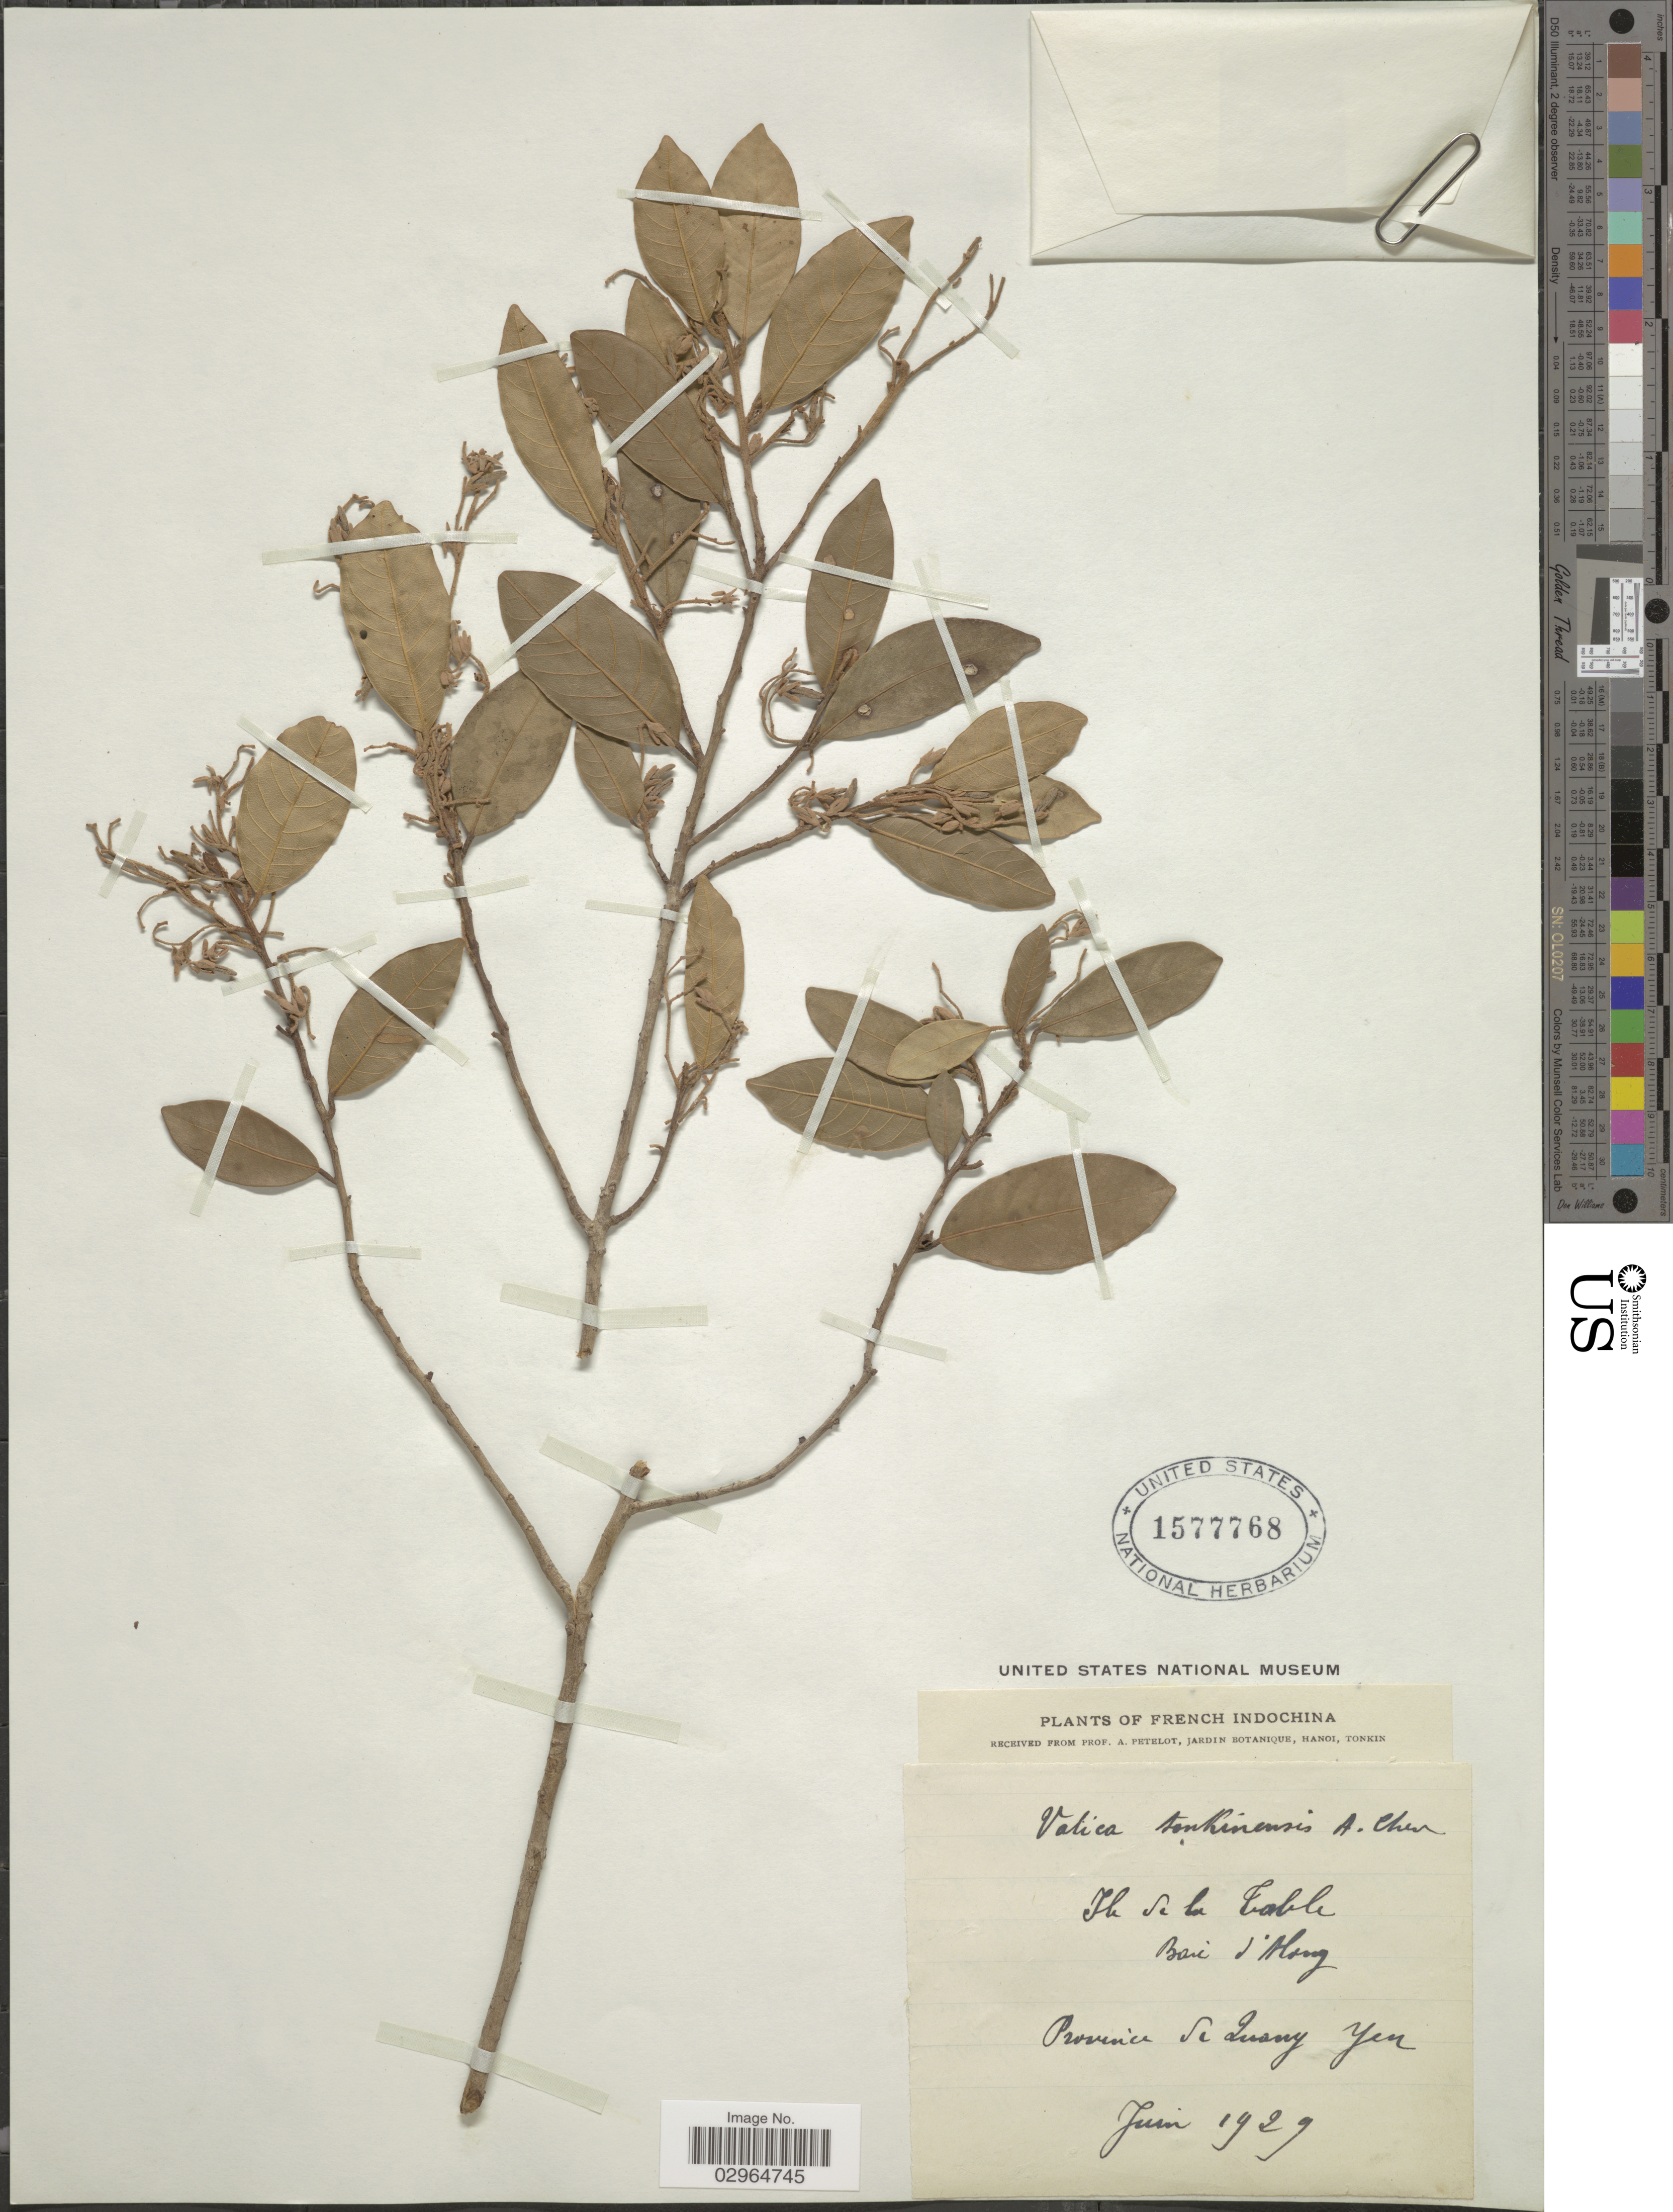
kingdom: Plantae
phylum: Tracheophyta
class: Magnoliopsida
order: Malvales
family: Dipterocarpaceae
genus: Vatica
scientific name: Vatica tonkinensis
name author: A. Chev.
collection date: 1929-06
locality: French Indochina. Ile de la Table. Baie d'Hong. Province de Zuany Yen. [interpreted]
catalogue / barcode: US 1577768